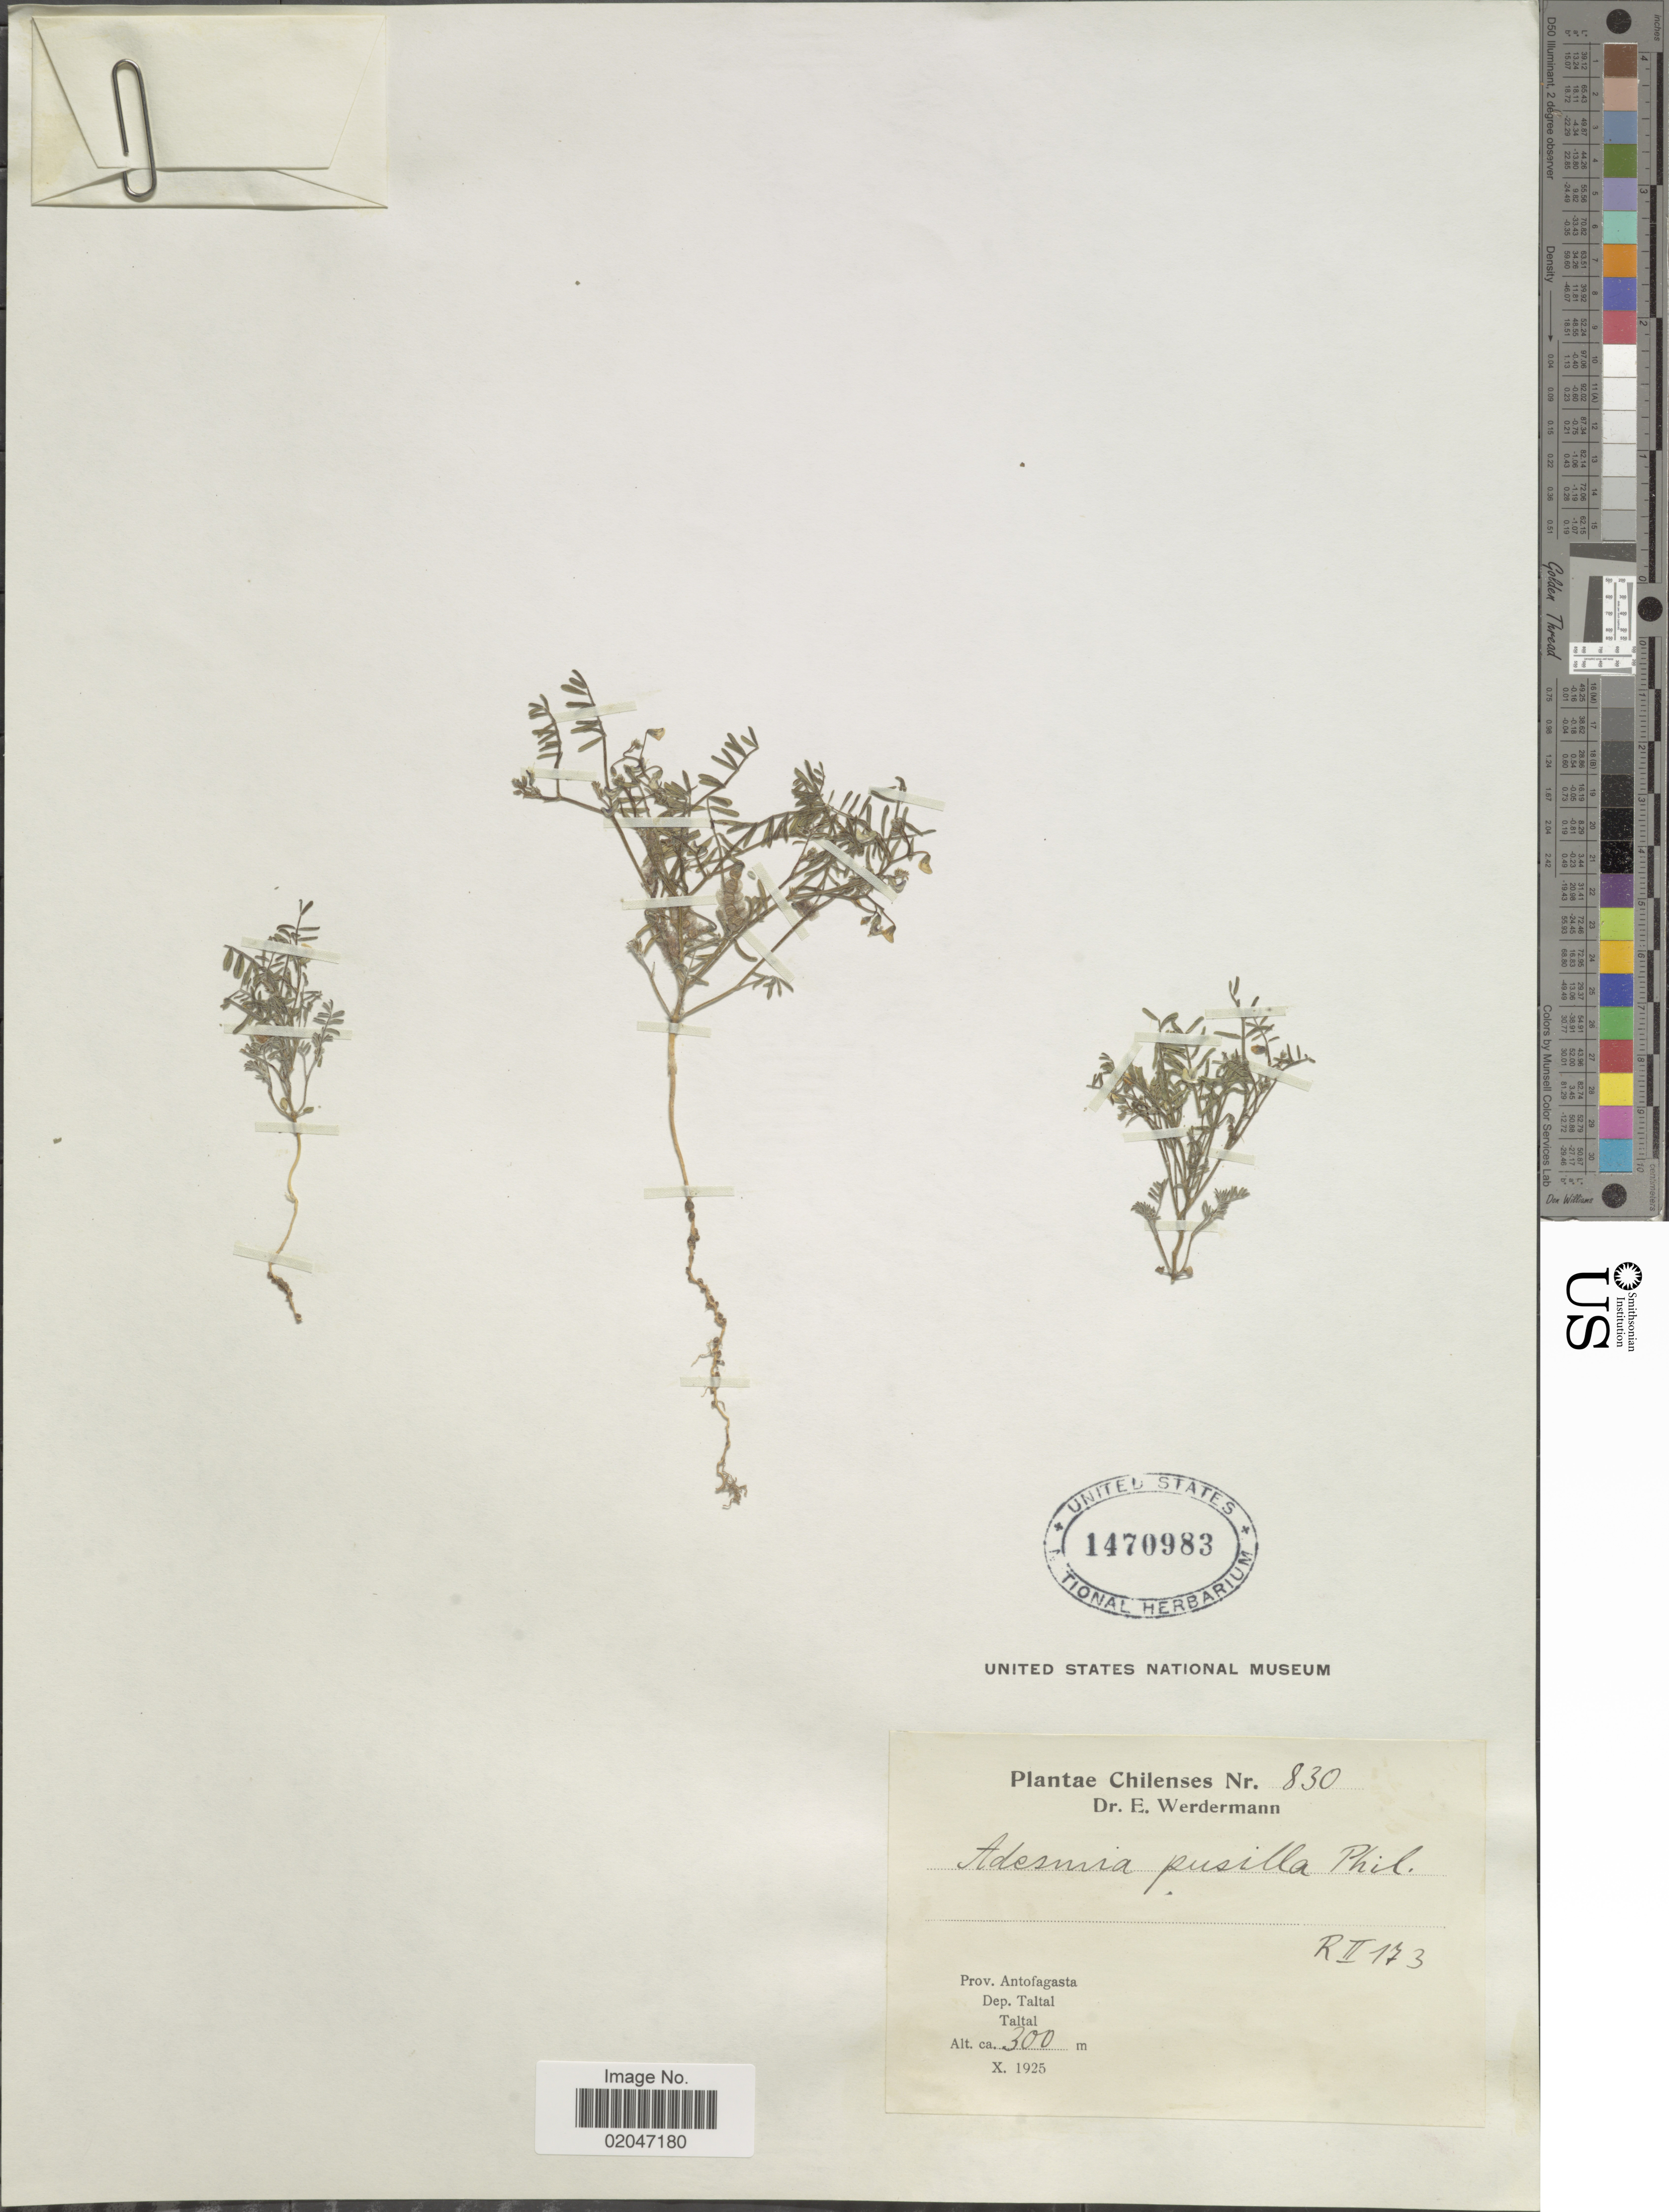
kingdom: Plantae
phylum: Tracheophyta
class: Magnoliopsida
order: Fabales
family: Fabaceae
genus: Adesmia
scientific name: Adesmia pusilla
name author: Phil.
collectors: E. Werdermann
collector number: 830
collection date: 1925-10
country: Chile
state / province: Antofagasta (II)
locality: Dep. taltal, Taltal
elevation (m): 300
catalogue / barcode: US 1470983